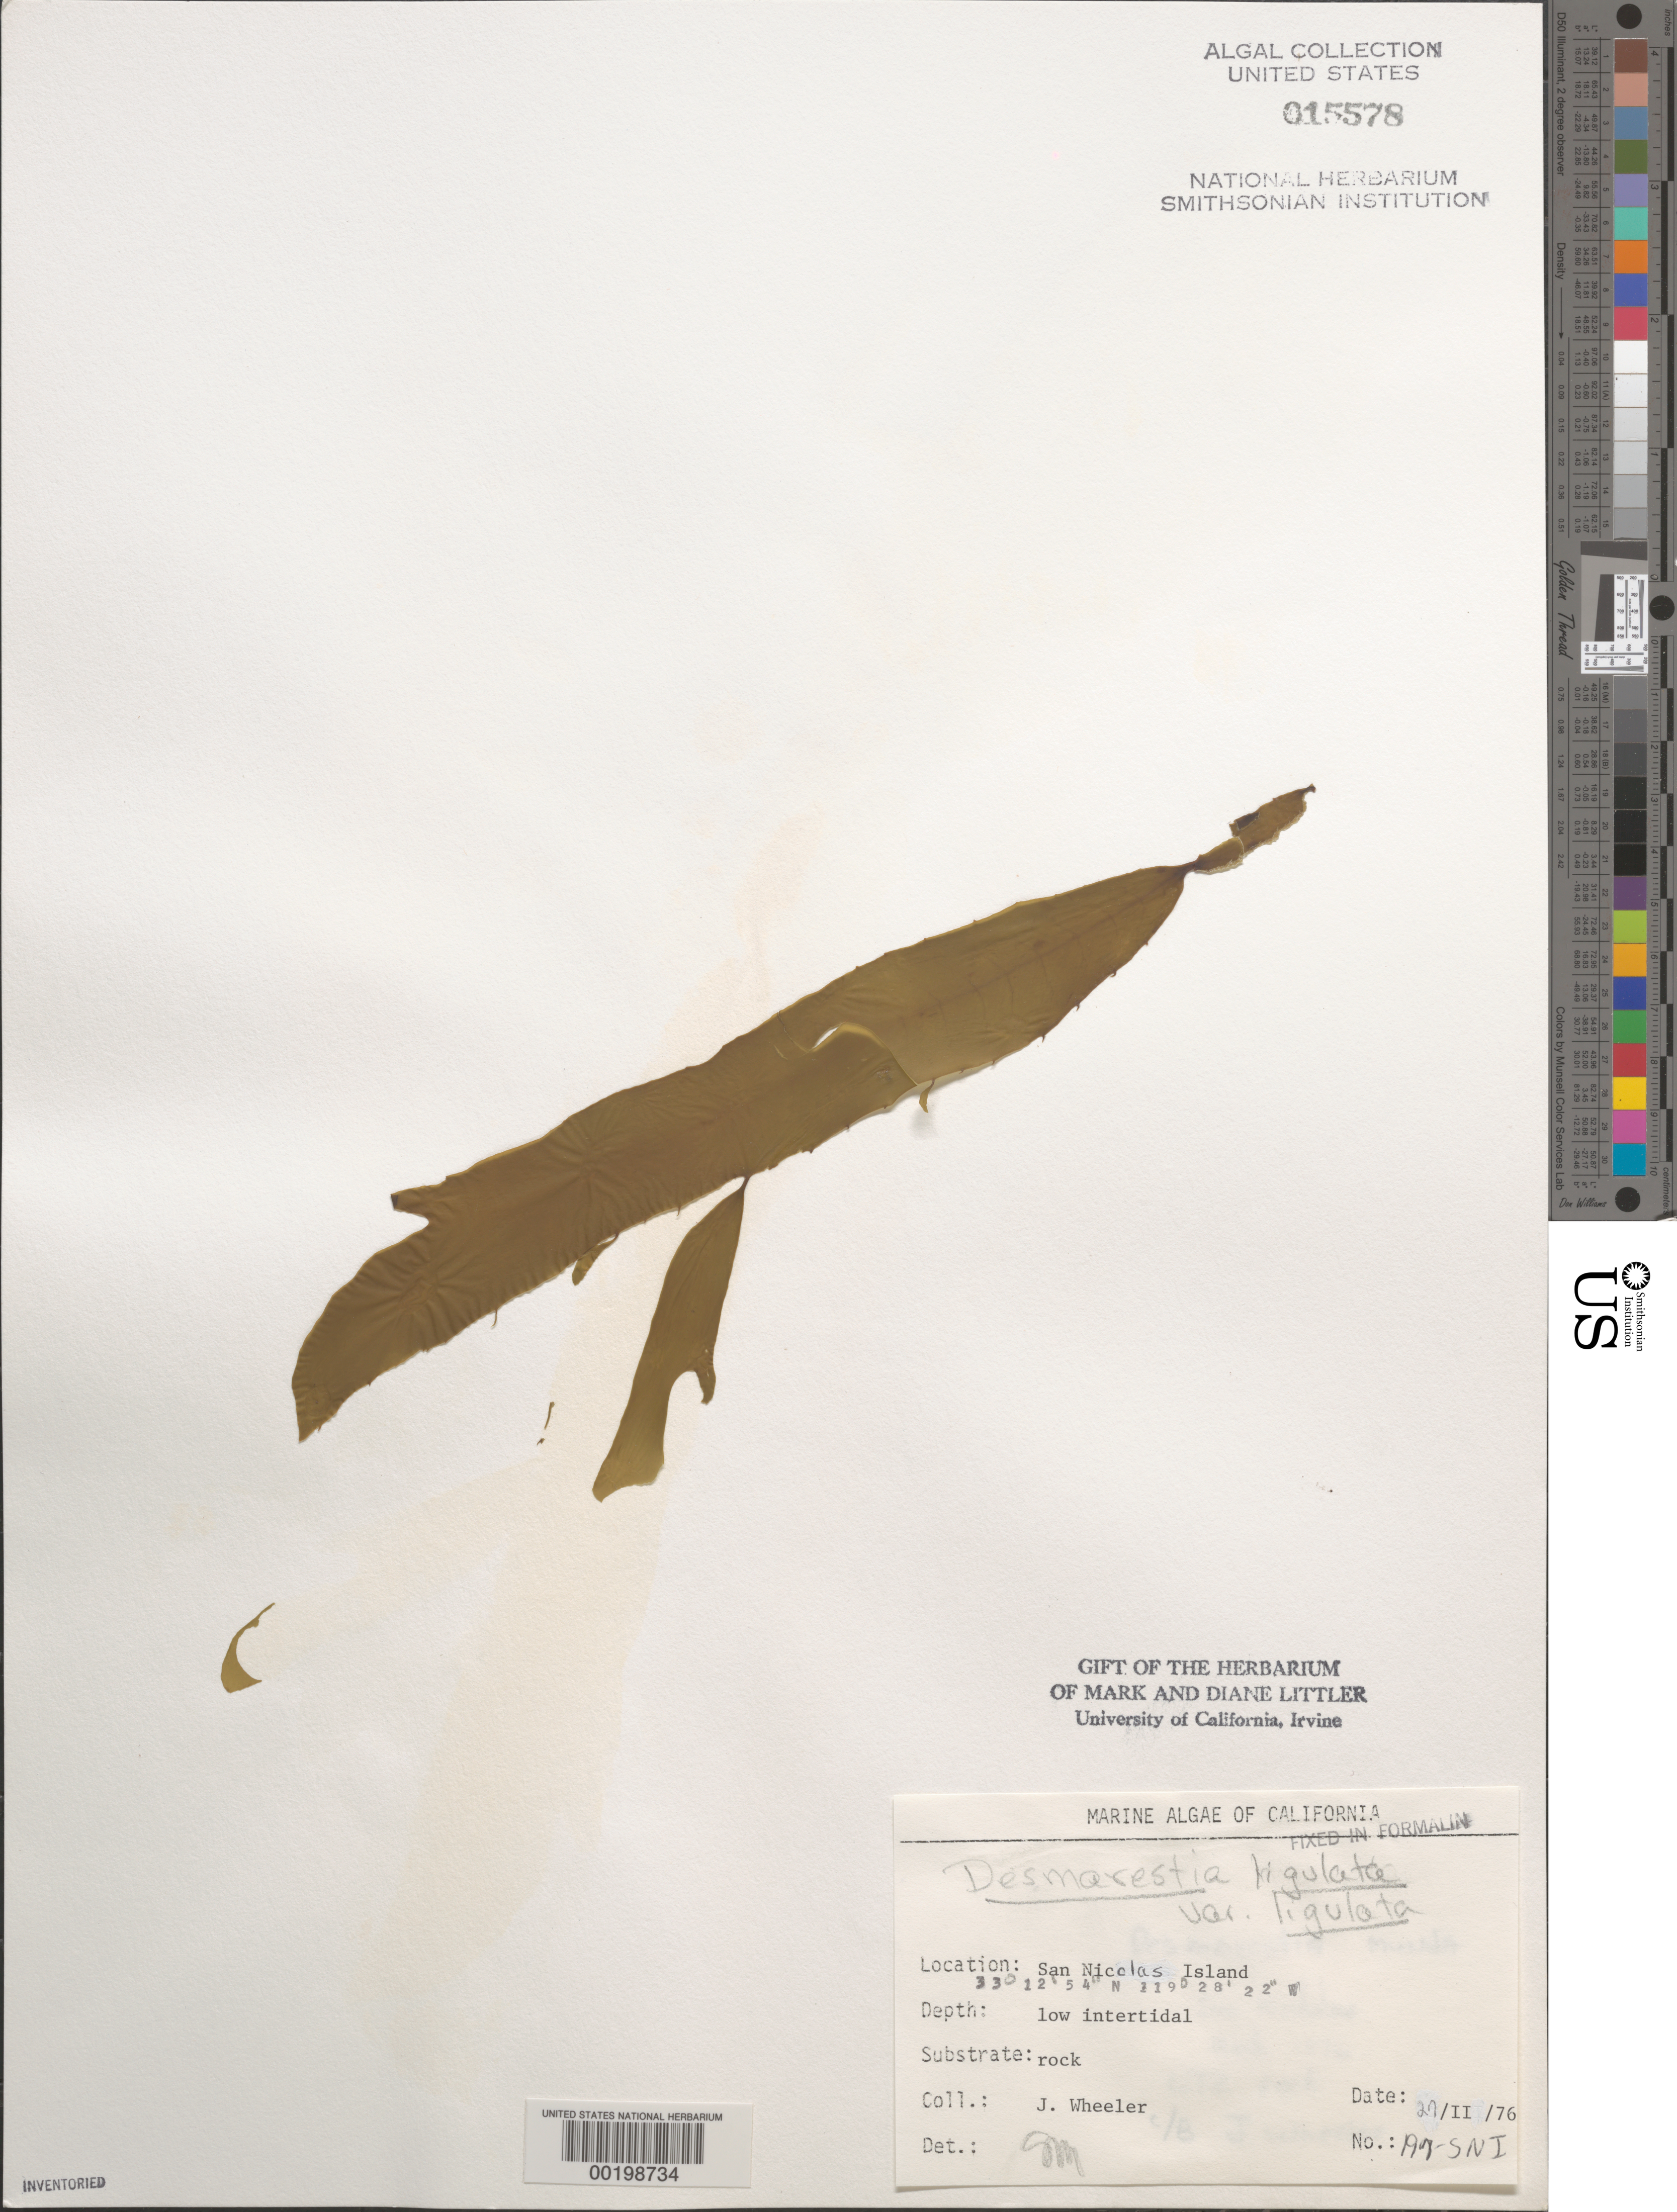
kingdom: Chromista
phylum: Ochrophyta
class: Phaeophyceae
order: Desmarestiales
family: Desmarestiaceae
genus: Desmarestia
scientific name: Desmarestia ligulata var. ligulata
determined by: Murray, S. N.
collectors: J. L. Wheeler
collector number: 197-sni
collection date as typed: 27 Feb 1976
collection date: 1976-02-27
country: United States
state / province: California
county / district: Ventura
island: San Nicolas Island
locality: Dutch Harbor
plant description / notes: BLM-SOCALBIGHT Rocky Intertidal Survey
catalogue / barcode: US 15578